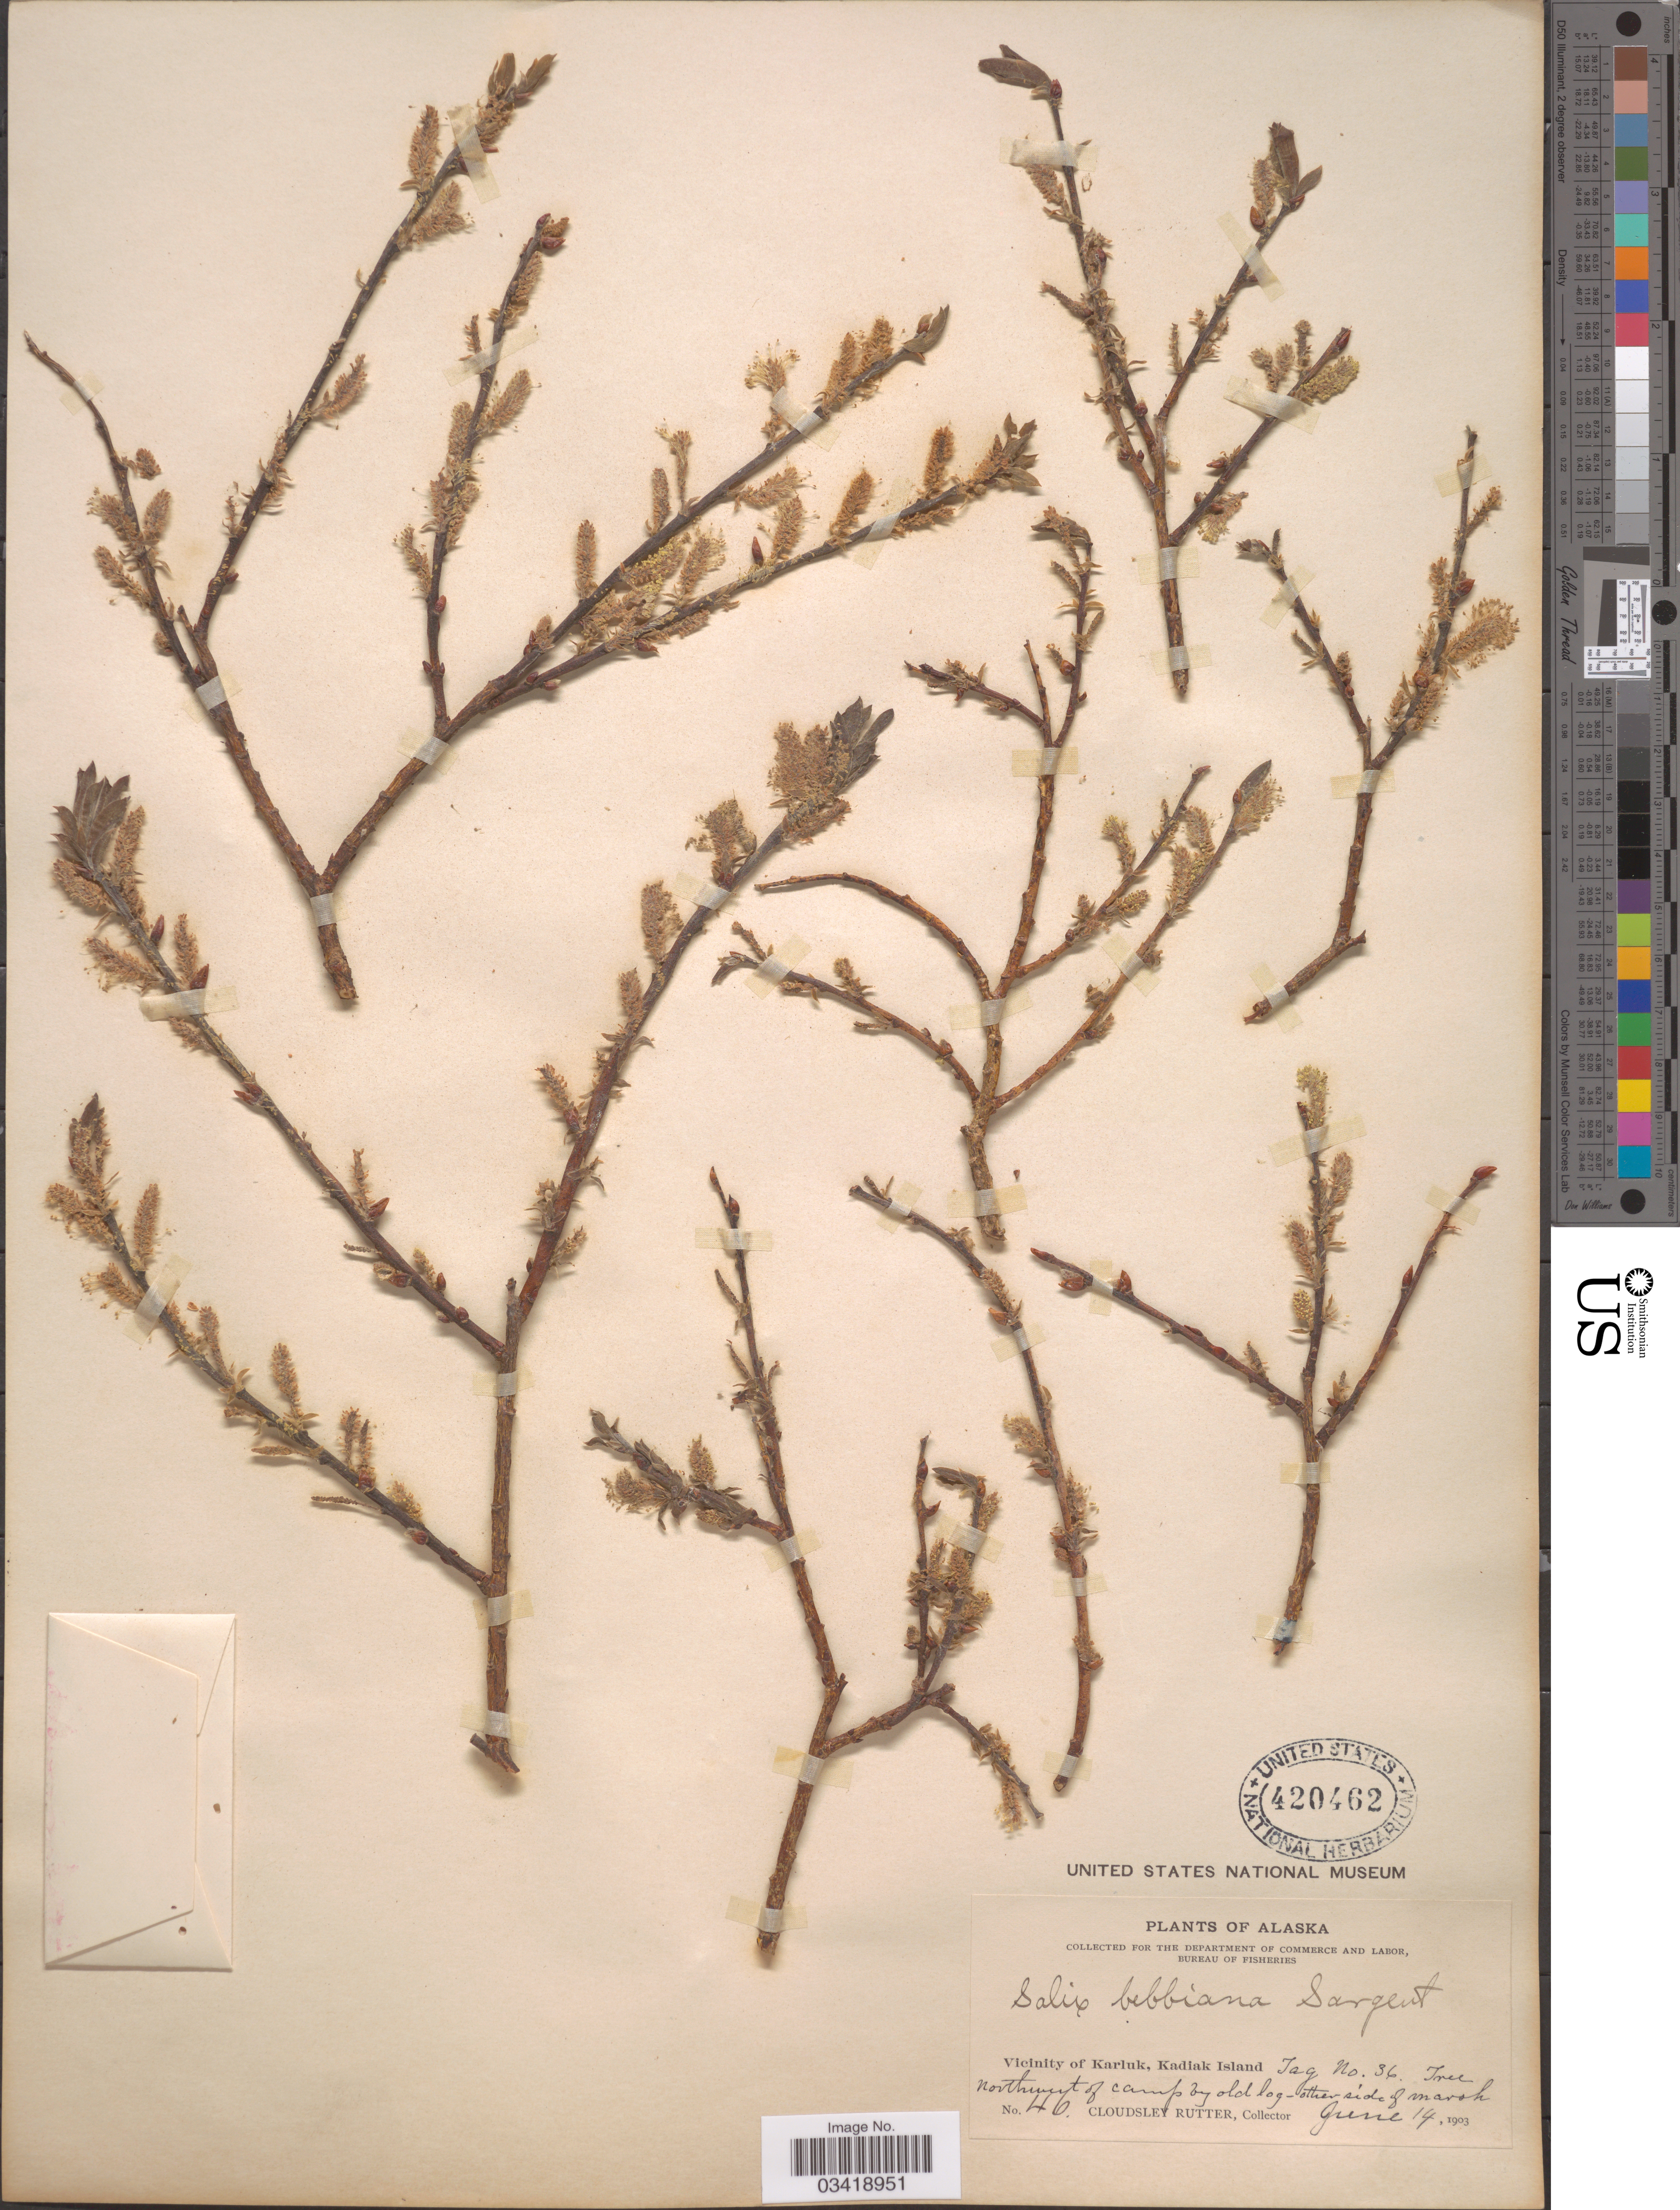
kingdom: Plantae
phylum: Tracheophyta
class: Magnoliopsida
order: Malpighiales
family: Salicaceae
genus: Salix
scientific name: Salix bebbiana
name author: Sarg.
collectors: C. Rutter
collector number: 46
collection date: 1903-06-14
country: United States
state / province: Alaska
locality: Vicinity of Karluk, Kadiak Island. Tree northwest of camp by old log - other side of marsh.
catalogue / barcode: US 420462